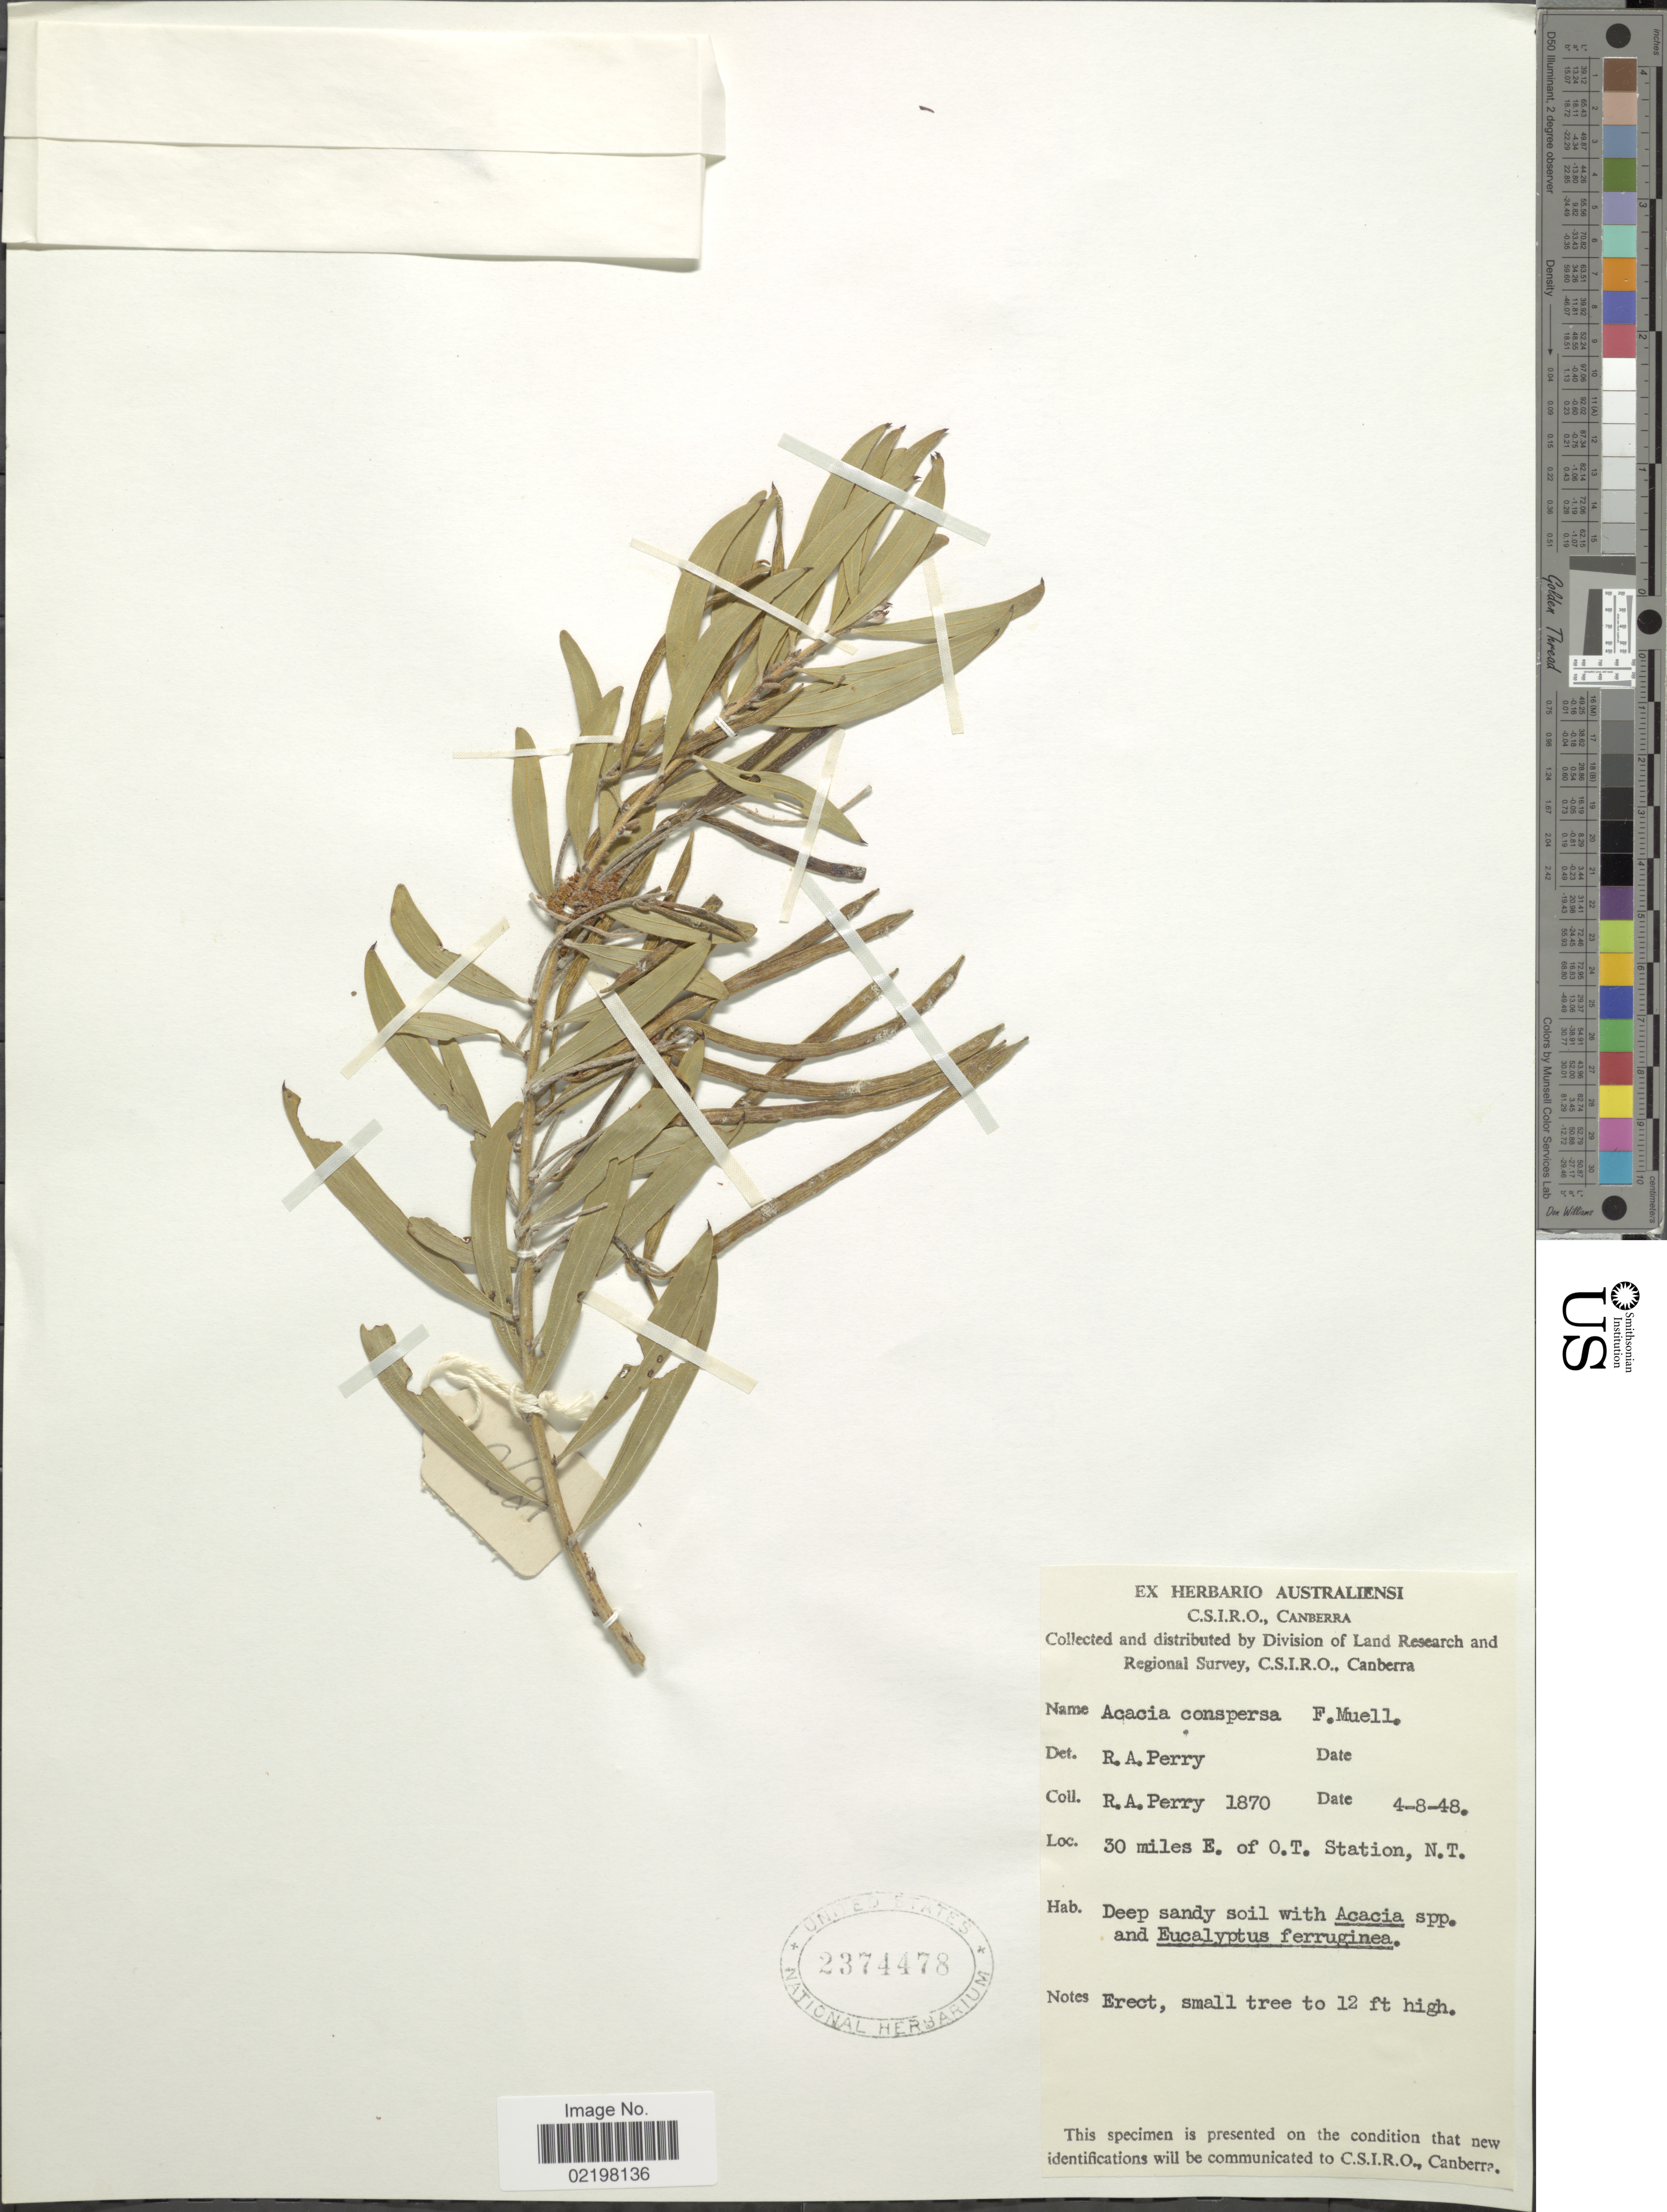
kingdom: Plantae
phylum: Tracheophyta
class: Magnoliopsida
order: Fabales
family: Fabaceae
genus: Acacia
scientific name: Acacia conspersa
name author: F. Muell.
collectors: Perry, R. A.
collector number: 1870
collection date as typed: Transcribed d/m/y: 4/8/48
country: Australia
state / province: Northern Territory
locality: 30 miles E. of O.T. Station, N. T.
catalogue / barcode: US 2374478